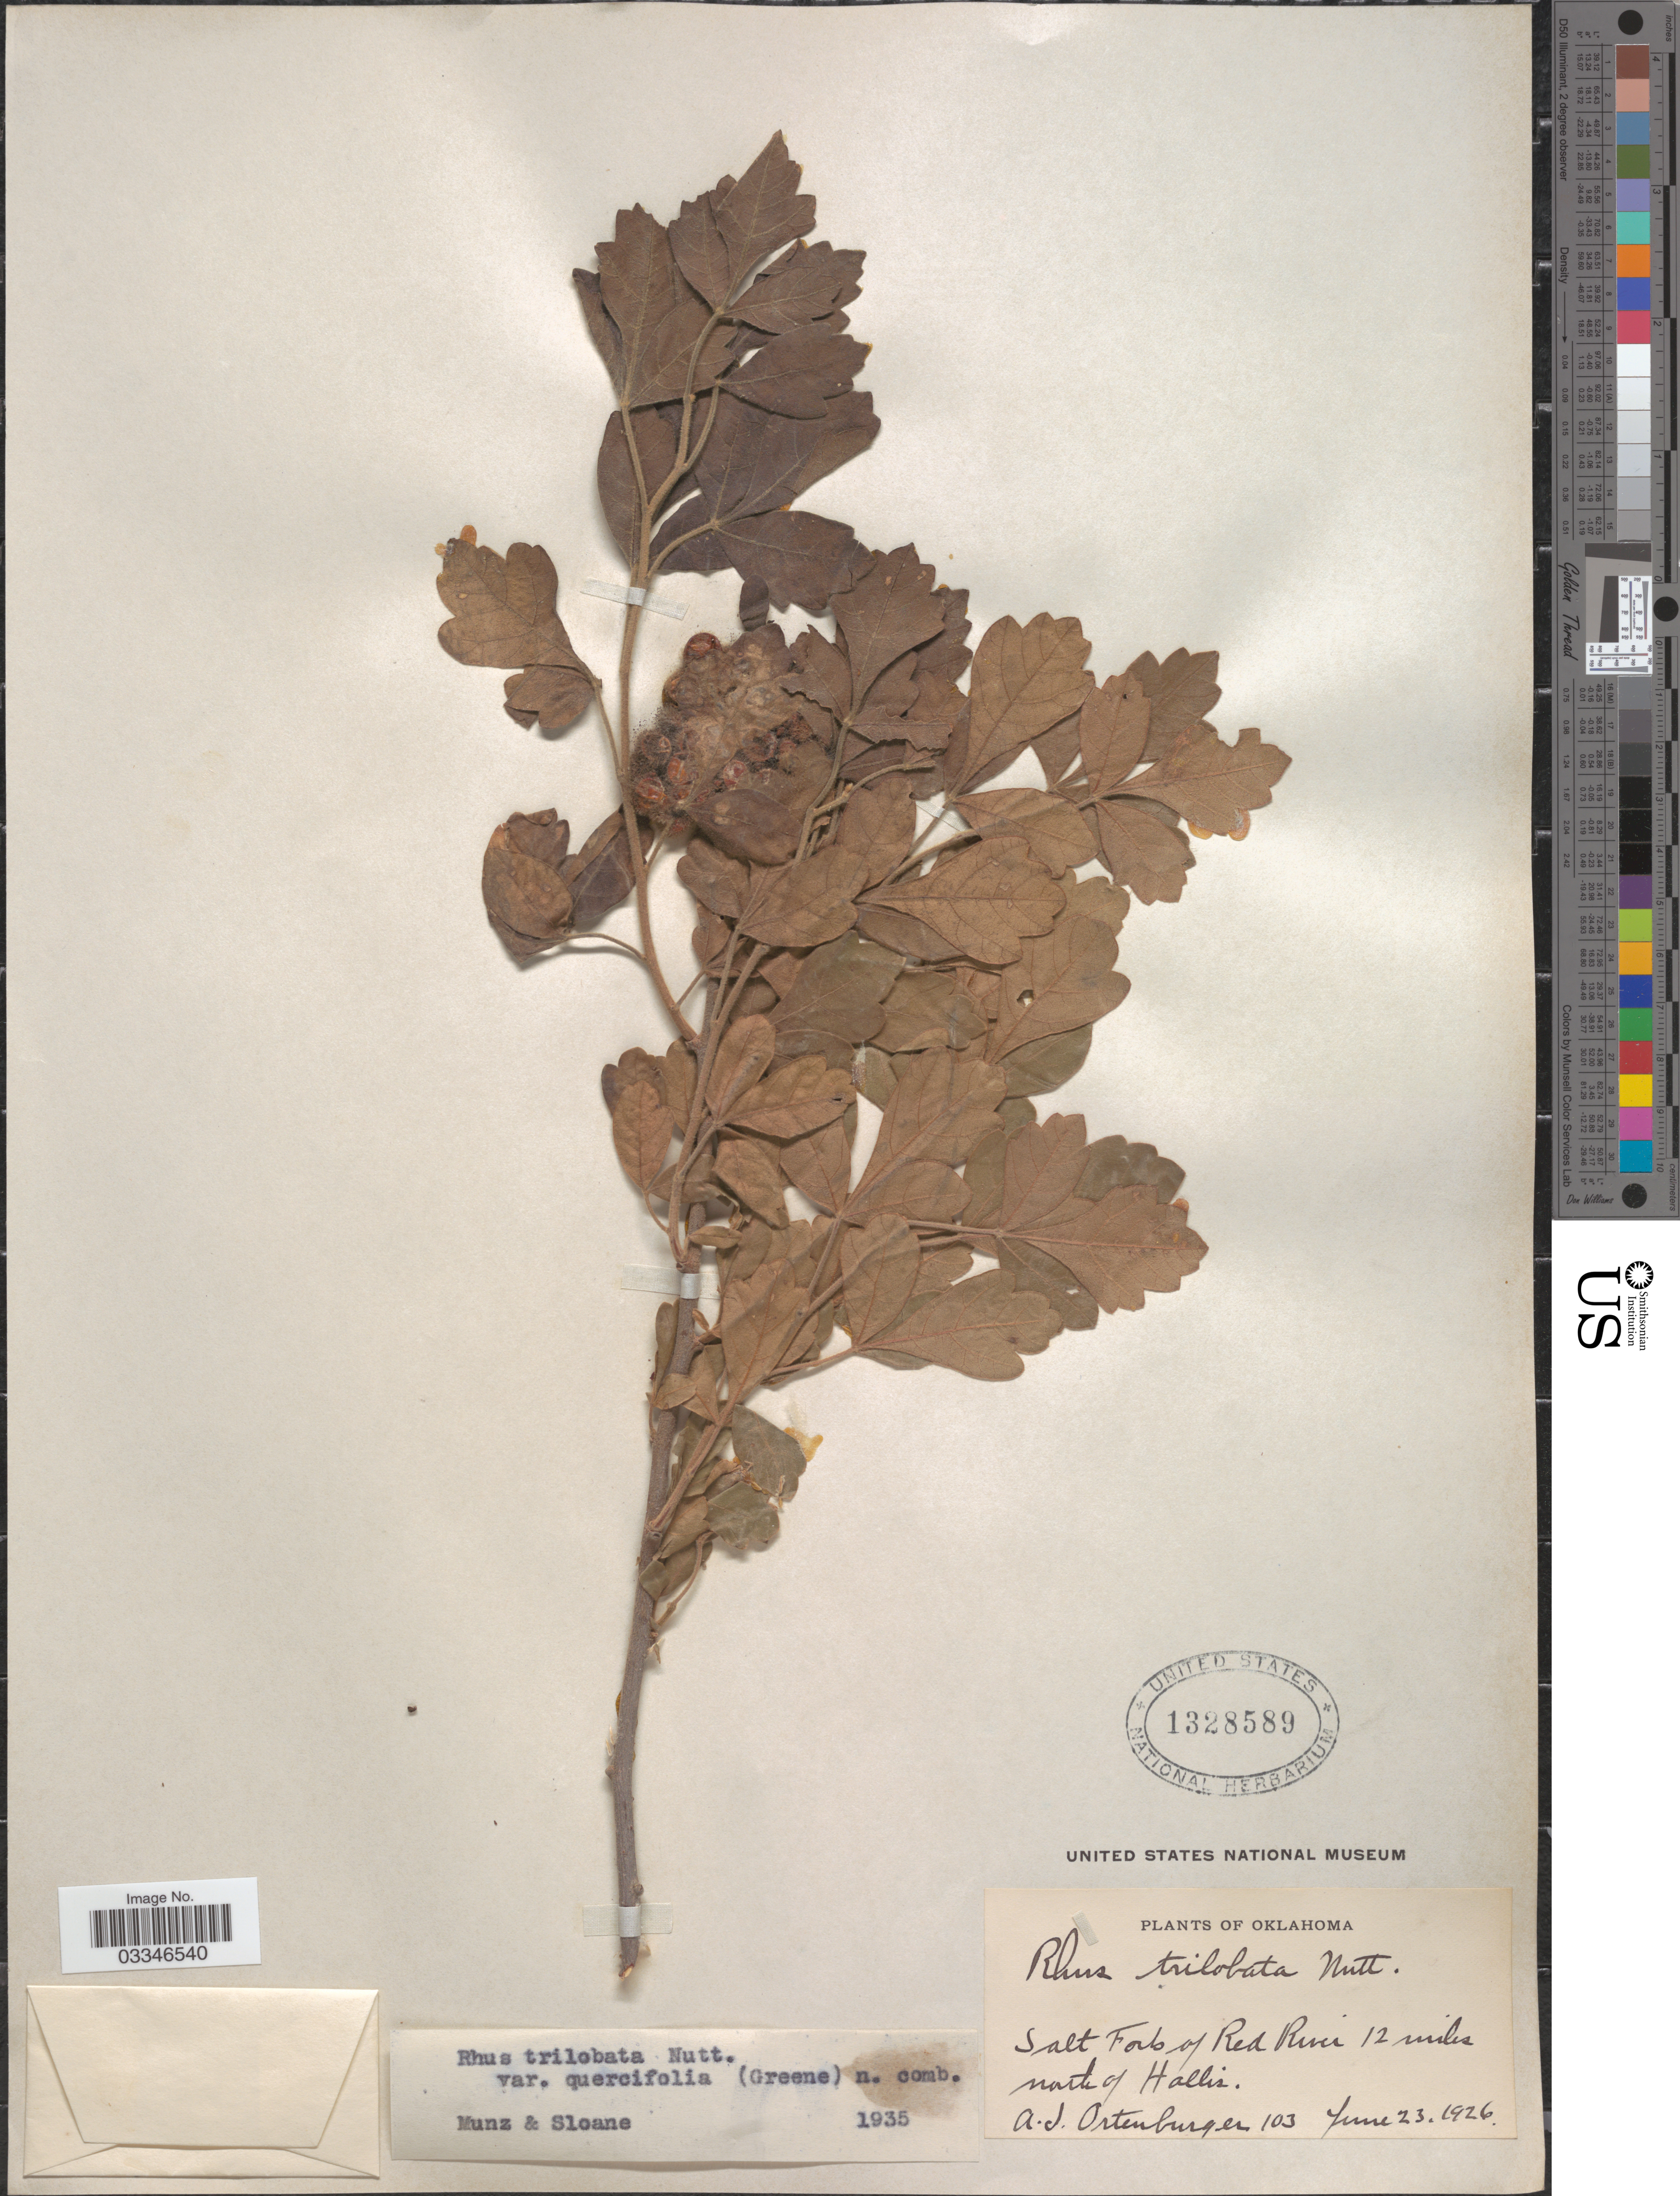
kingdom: Plantae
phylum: Tracheophyta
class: Magnoliopsida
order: Sapindales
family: Anacardiaceae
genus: Rhus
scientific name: Rhus trilobata var. quercifolia (Greene) Munz & Sloane ined.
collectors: A. Ortenburger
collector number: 103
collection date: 1926-06-23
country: United States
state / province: Oklahoma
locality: Salt Fork of Red River 12 miles north of Hallis.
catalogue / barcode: US 1328589